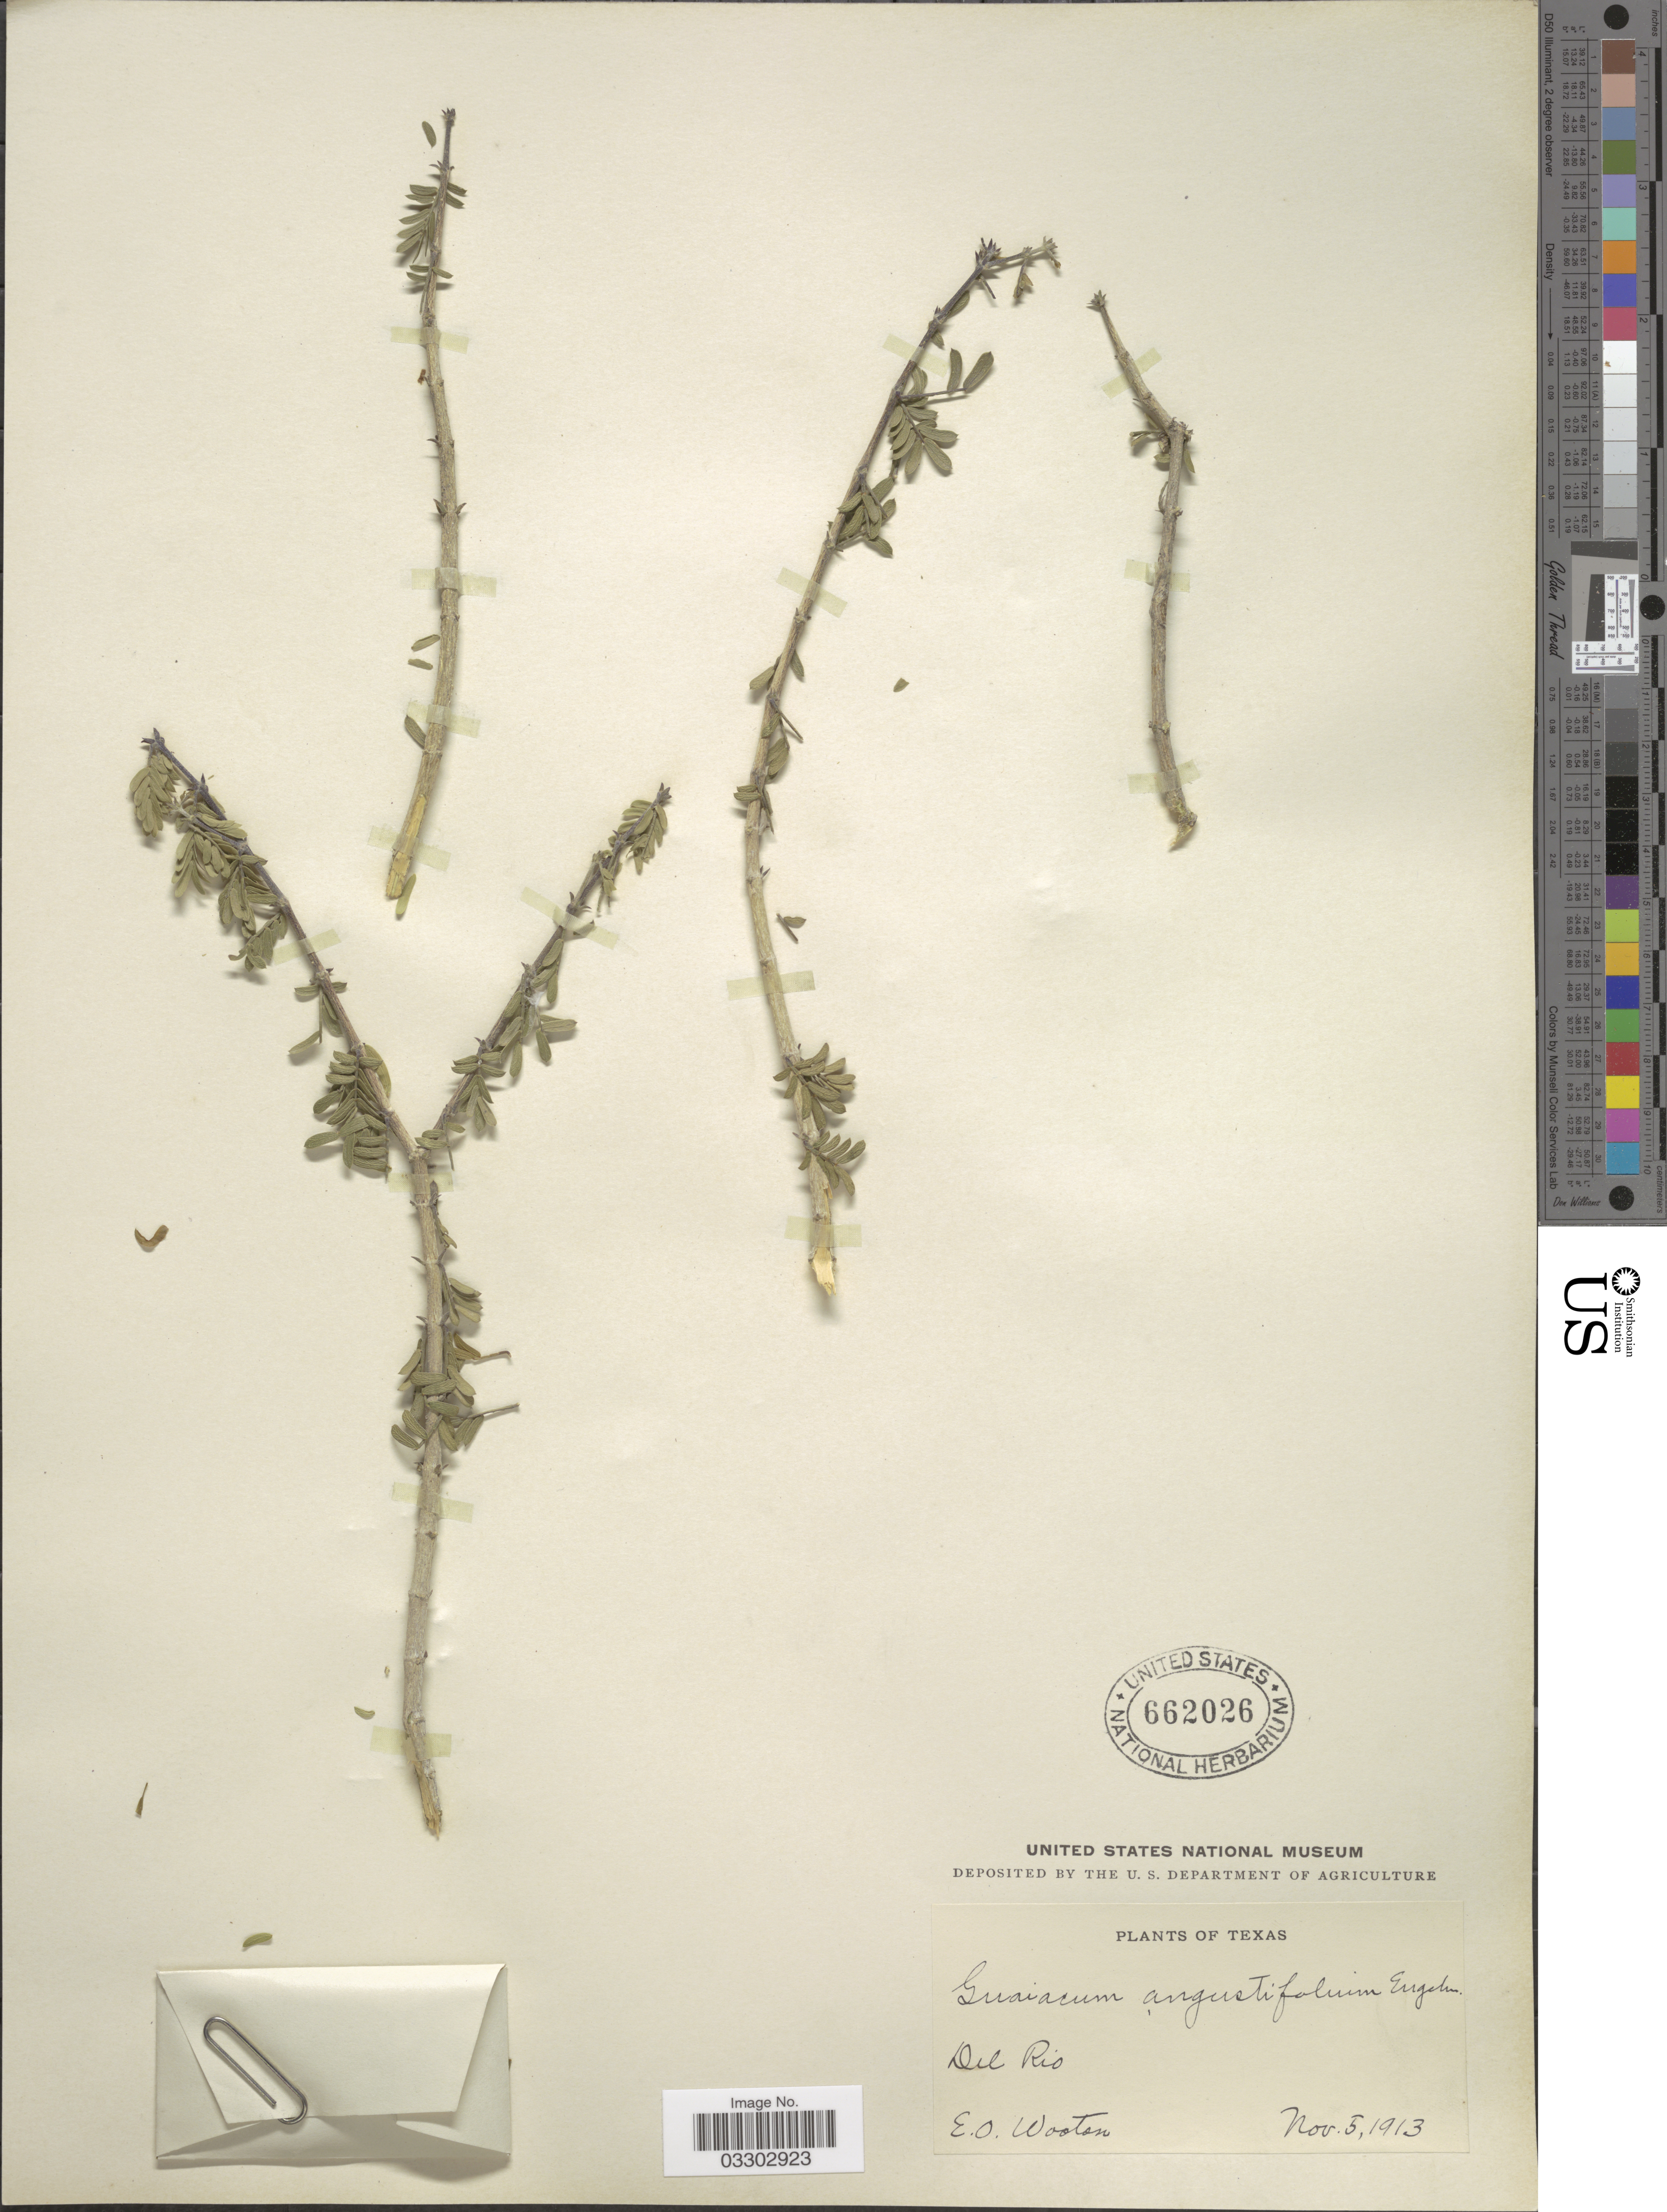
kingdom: Plantae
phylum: Tracheophyta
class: Magnoliopsida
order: Zygophyllales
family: Zygophyllaceae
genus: Guaiacum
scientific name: Guaiacum angustifolium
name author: Engelm.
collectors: E. O. Wooton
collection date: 1913-11-05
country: United States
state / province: Texas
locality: Del Rio.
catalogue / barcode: US 662026